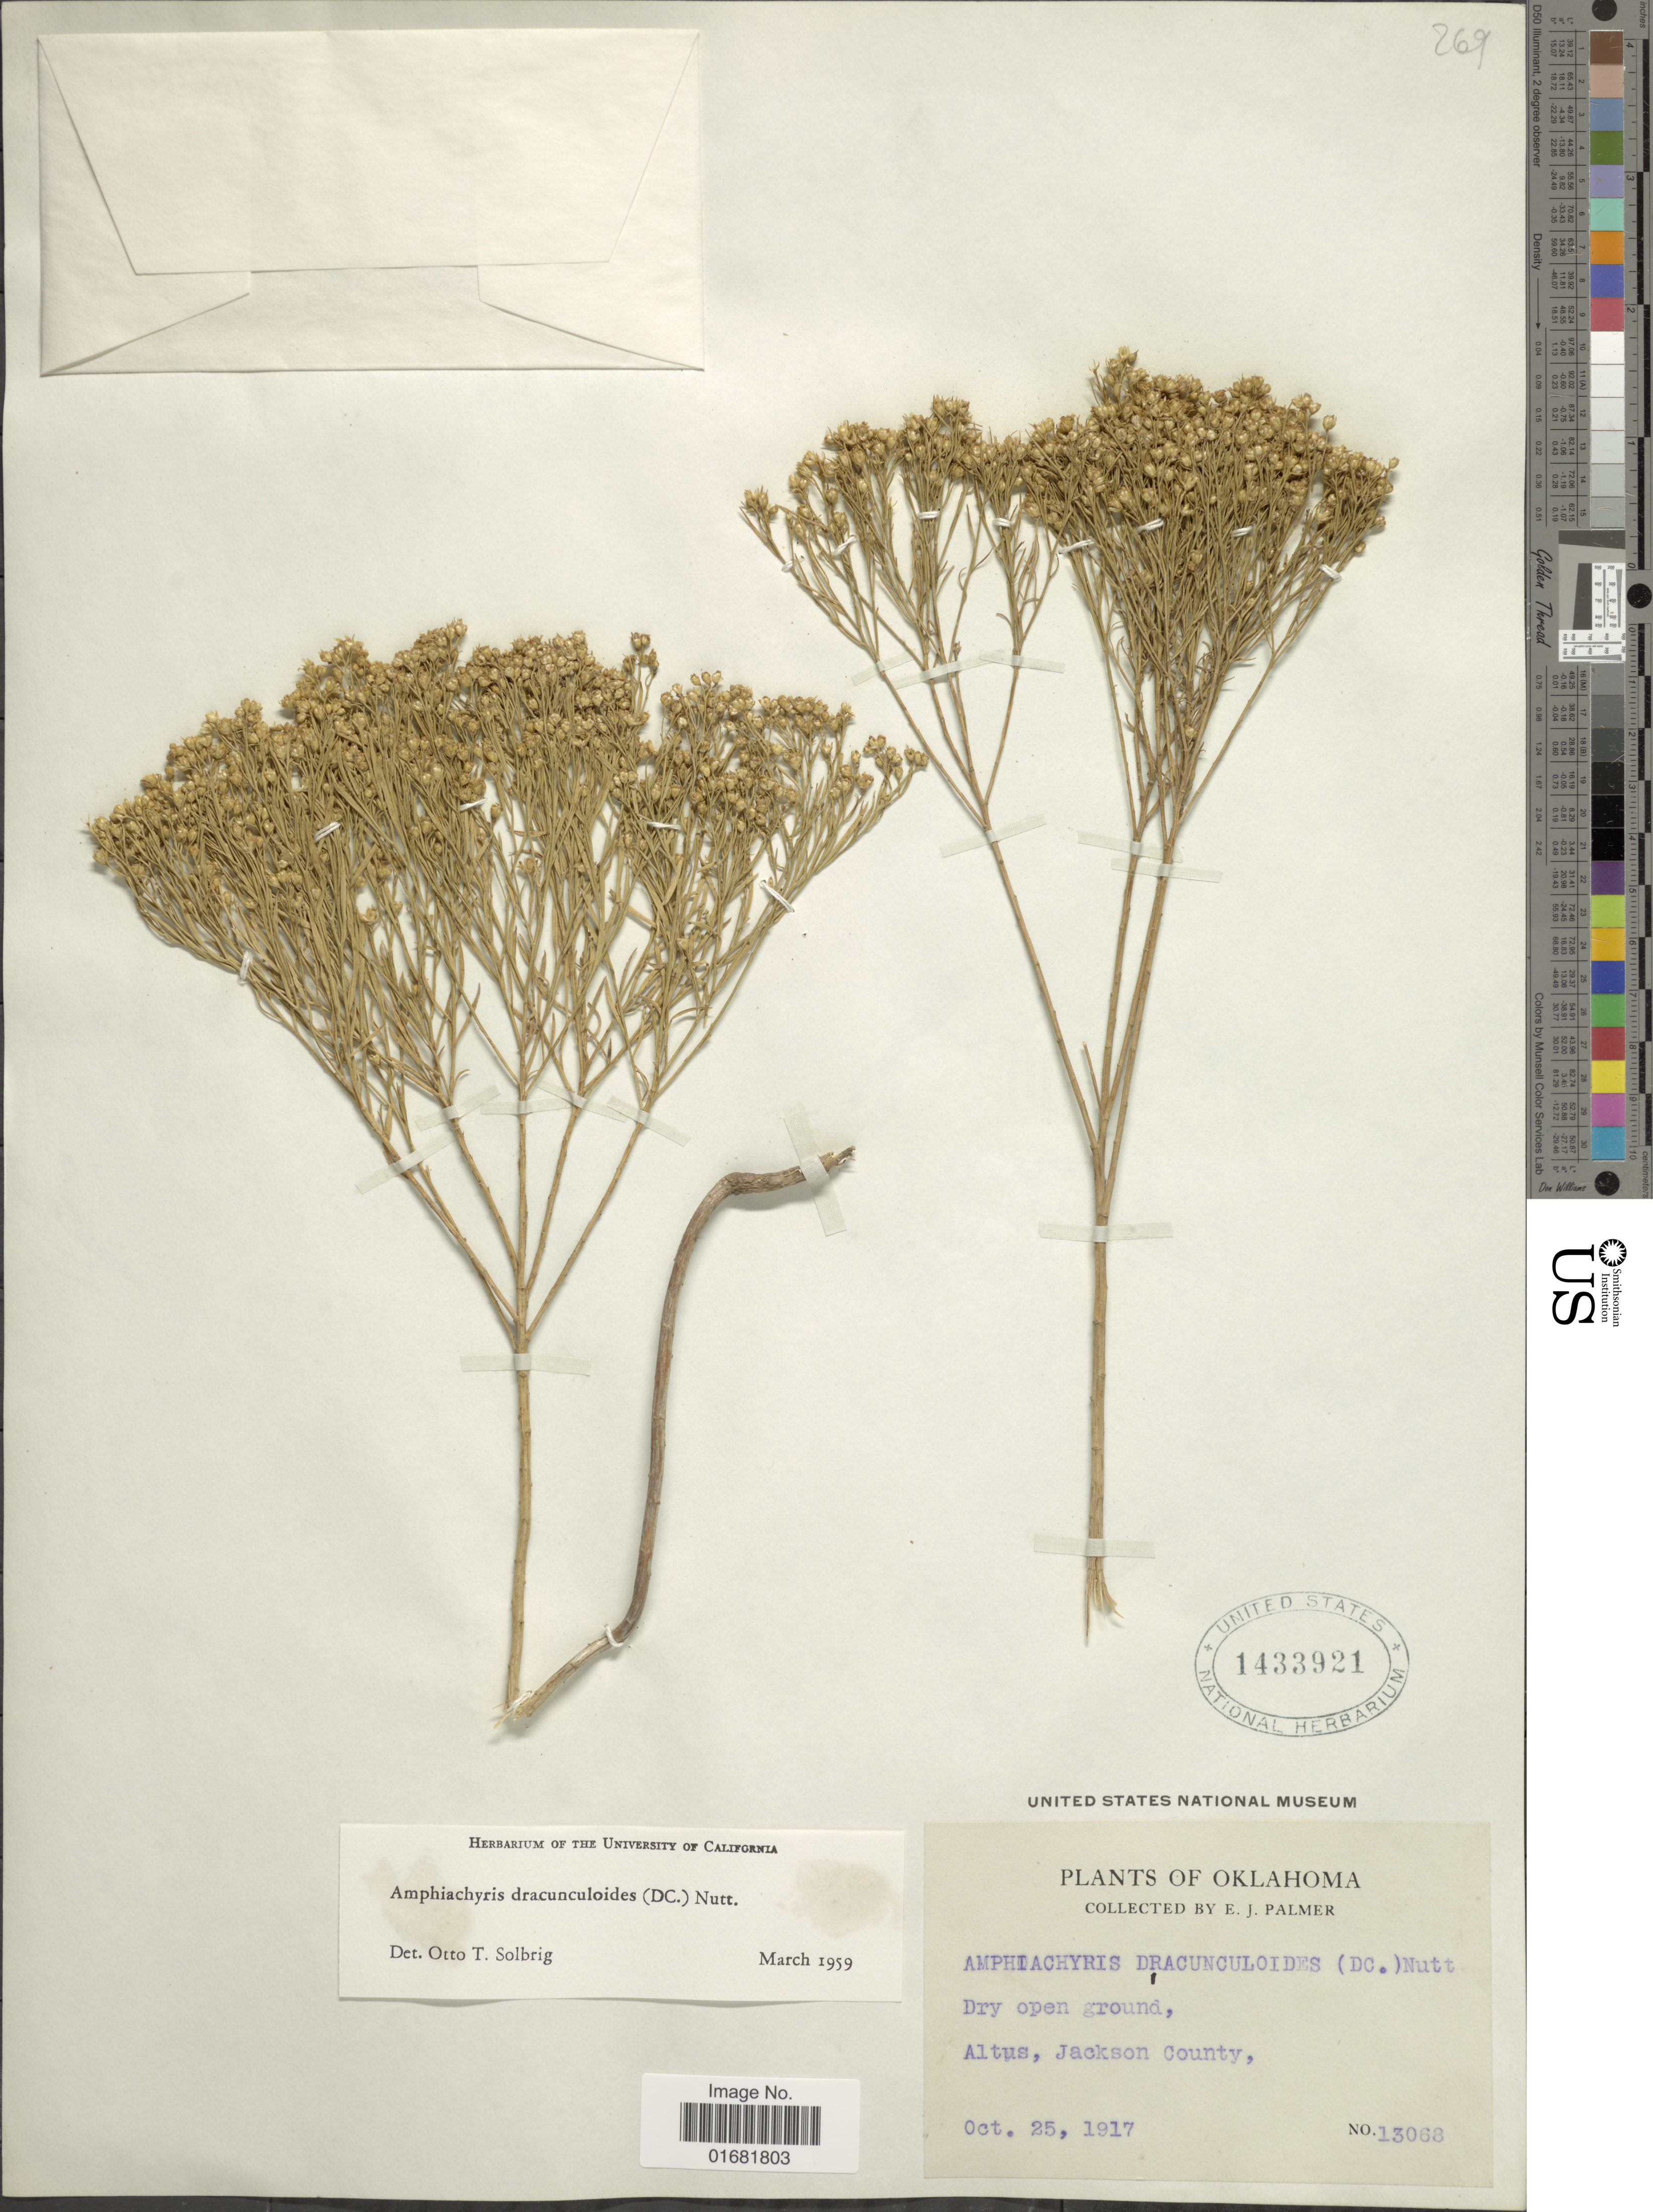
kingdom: Plantae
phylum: Tracheophyta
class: Magnoliopsida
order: Asterales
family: Asteraceae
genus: Amphiachyris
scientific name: Amphiachyris dracunculoides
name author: (DC.) Nutt.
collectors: E. J. Palmer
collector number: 13068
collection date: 1917-10-25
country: United States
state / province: Oklahoma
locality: Altus, Jackson County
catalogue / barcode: US 1433921